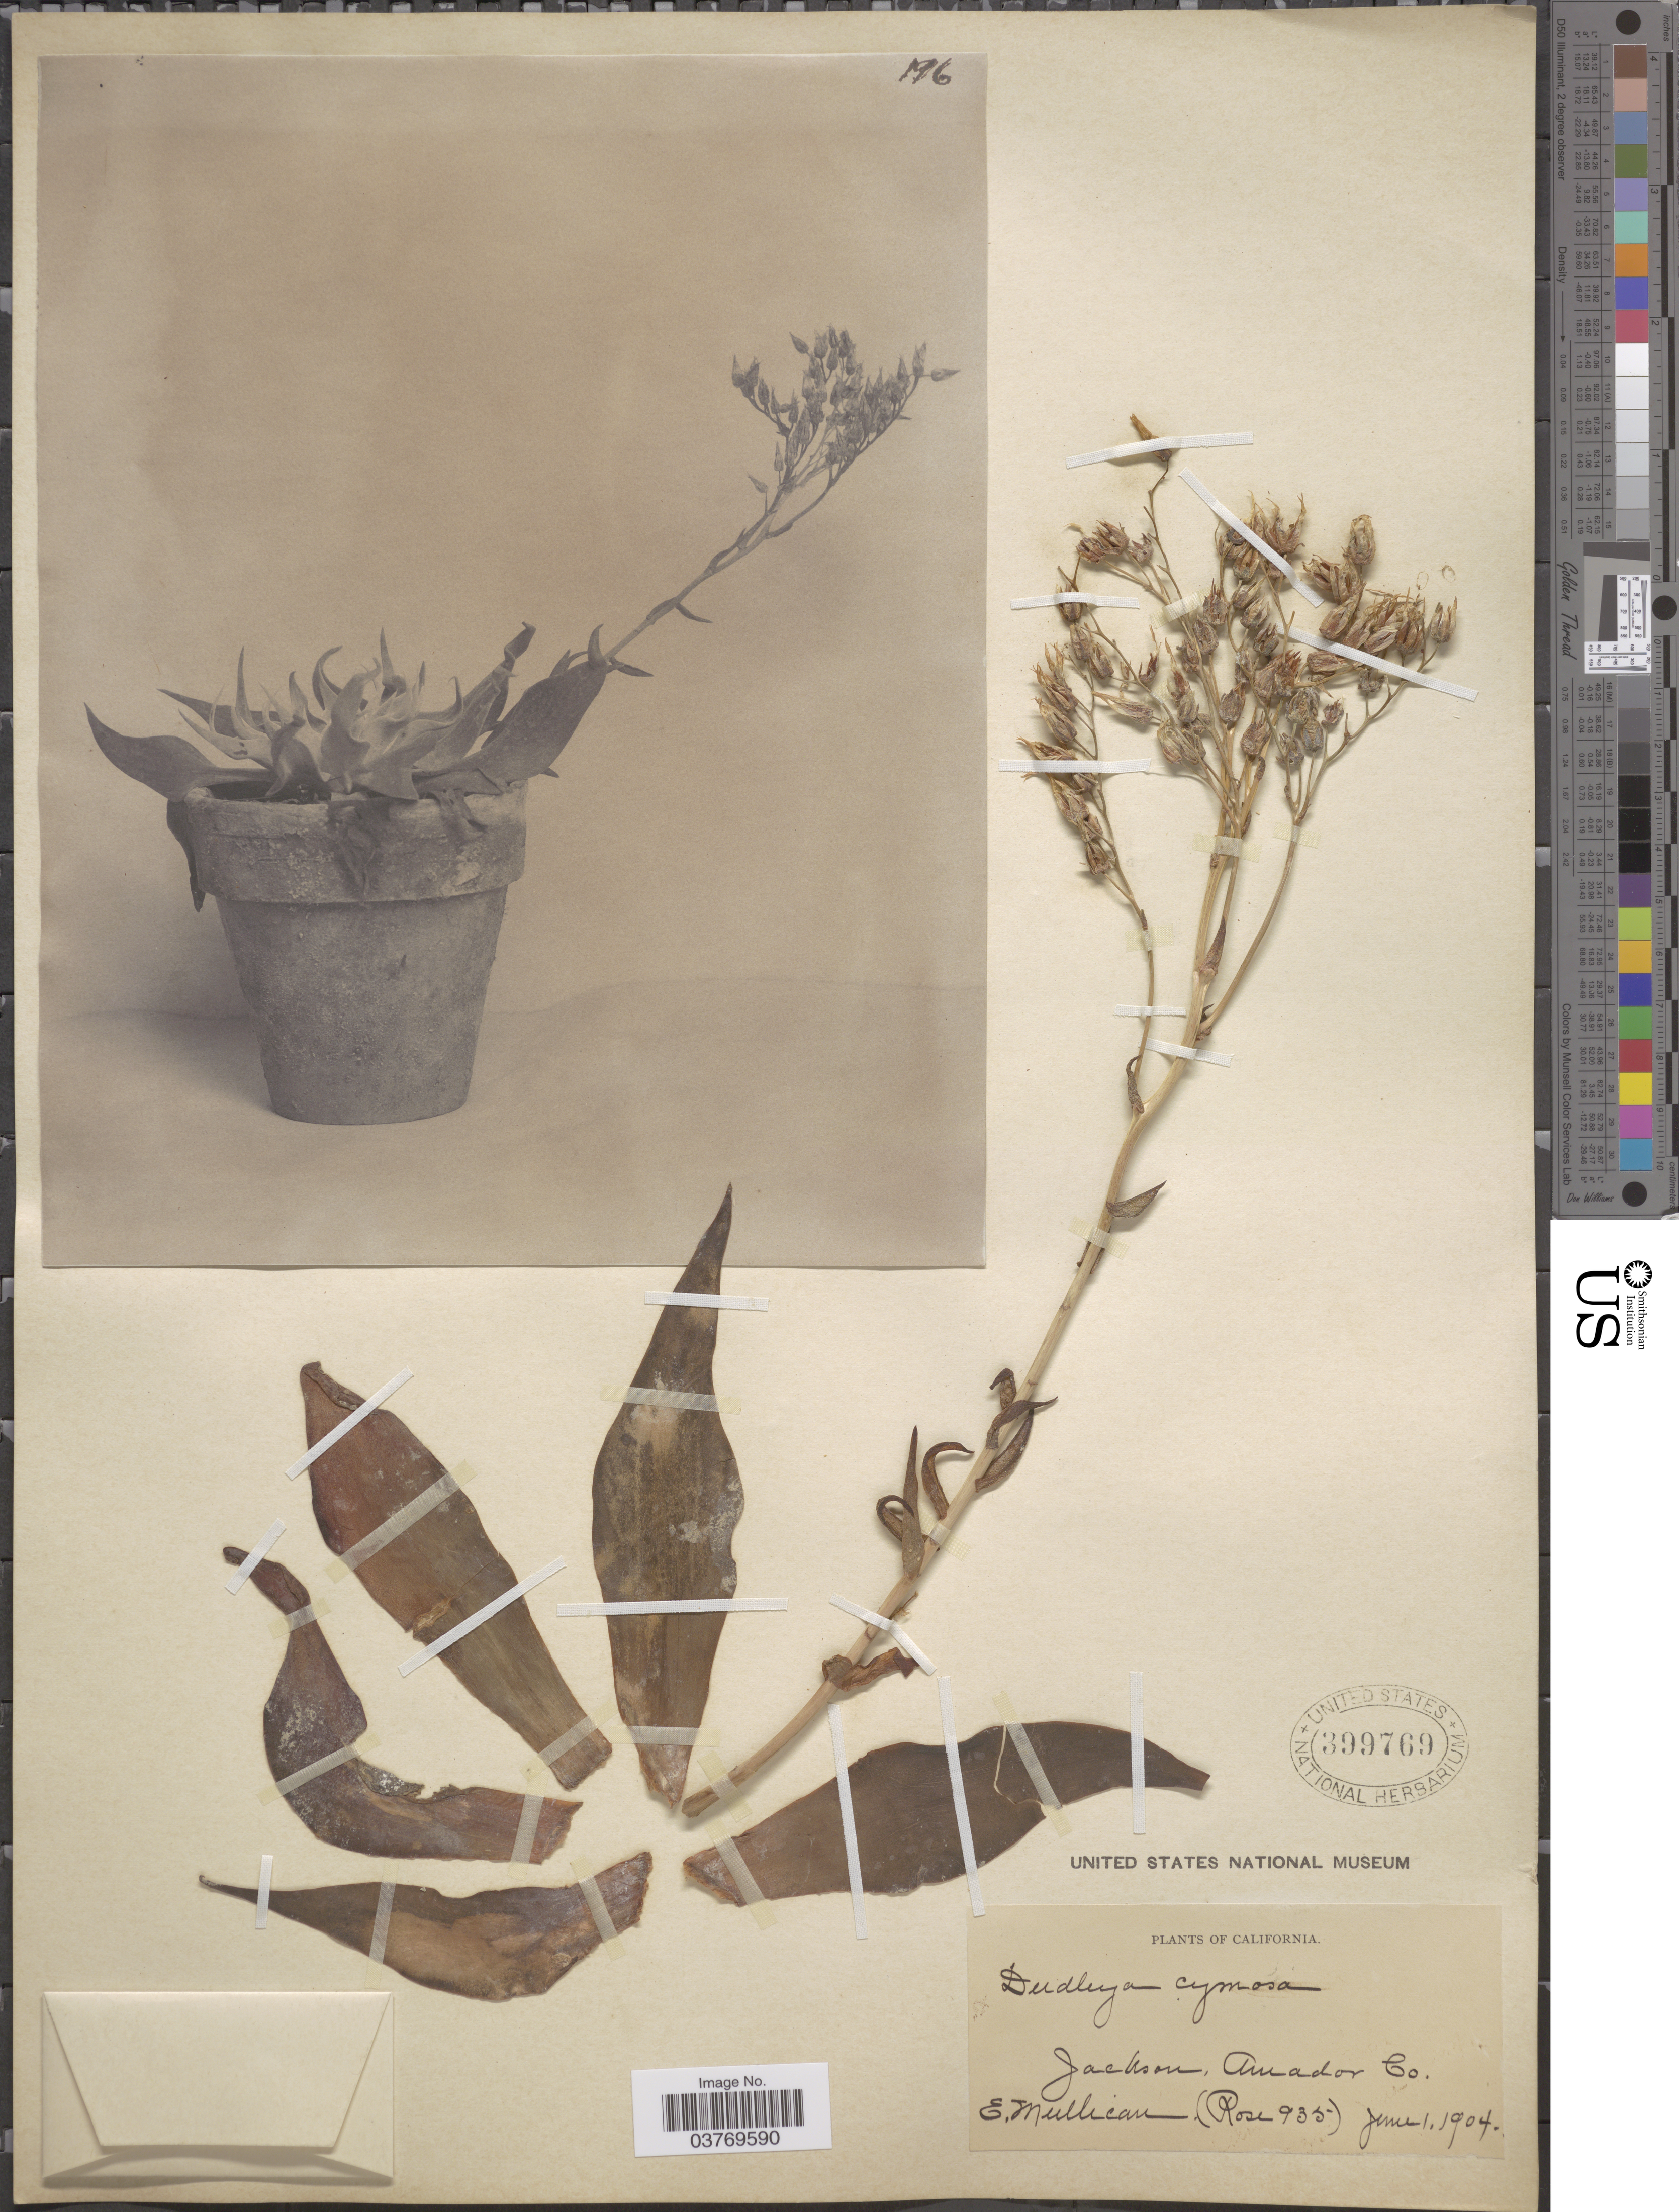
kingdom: Plantae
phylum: Tracheophyta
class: Magnoliopsida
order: Saxifragales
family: Crassulaceae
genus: Dudleya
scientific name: Dudleya cymosa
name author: (Lem.) Britton & Rose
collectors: E. Mullican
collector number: Rose935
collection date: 1904-06-01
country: United States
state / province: California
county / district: Amador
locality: Jackson, Amador Co.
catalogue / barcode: US 399769